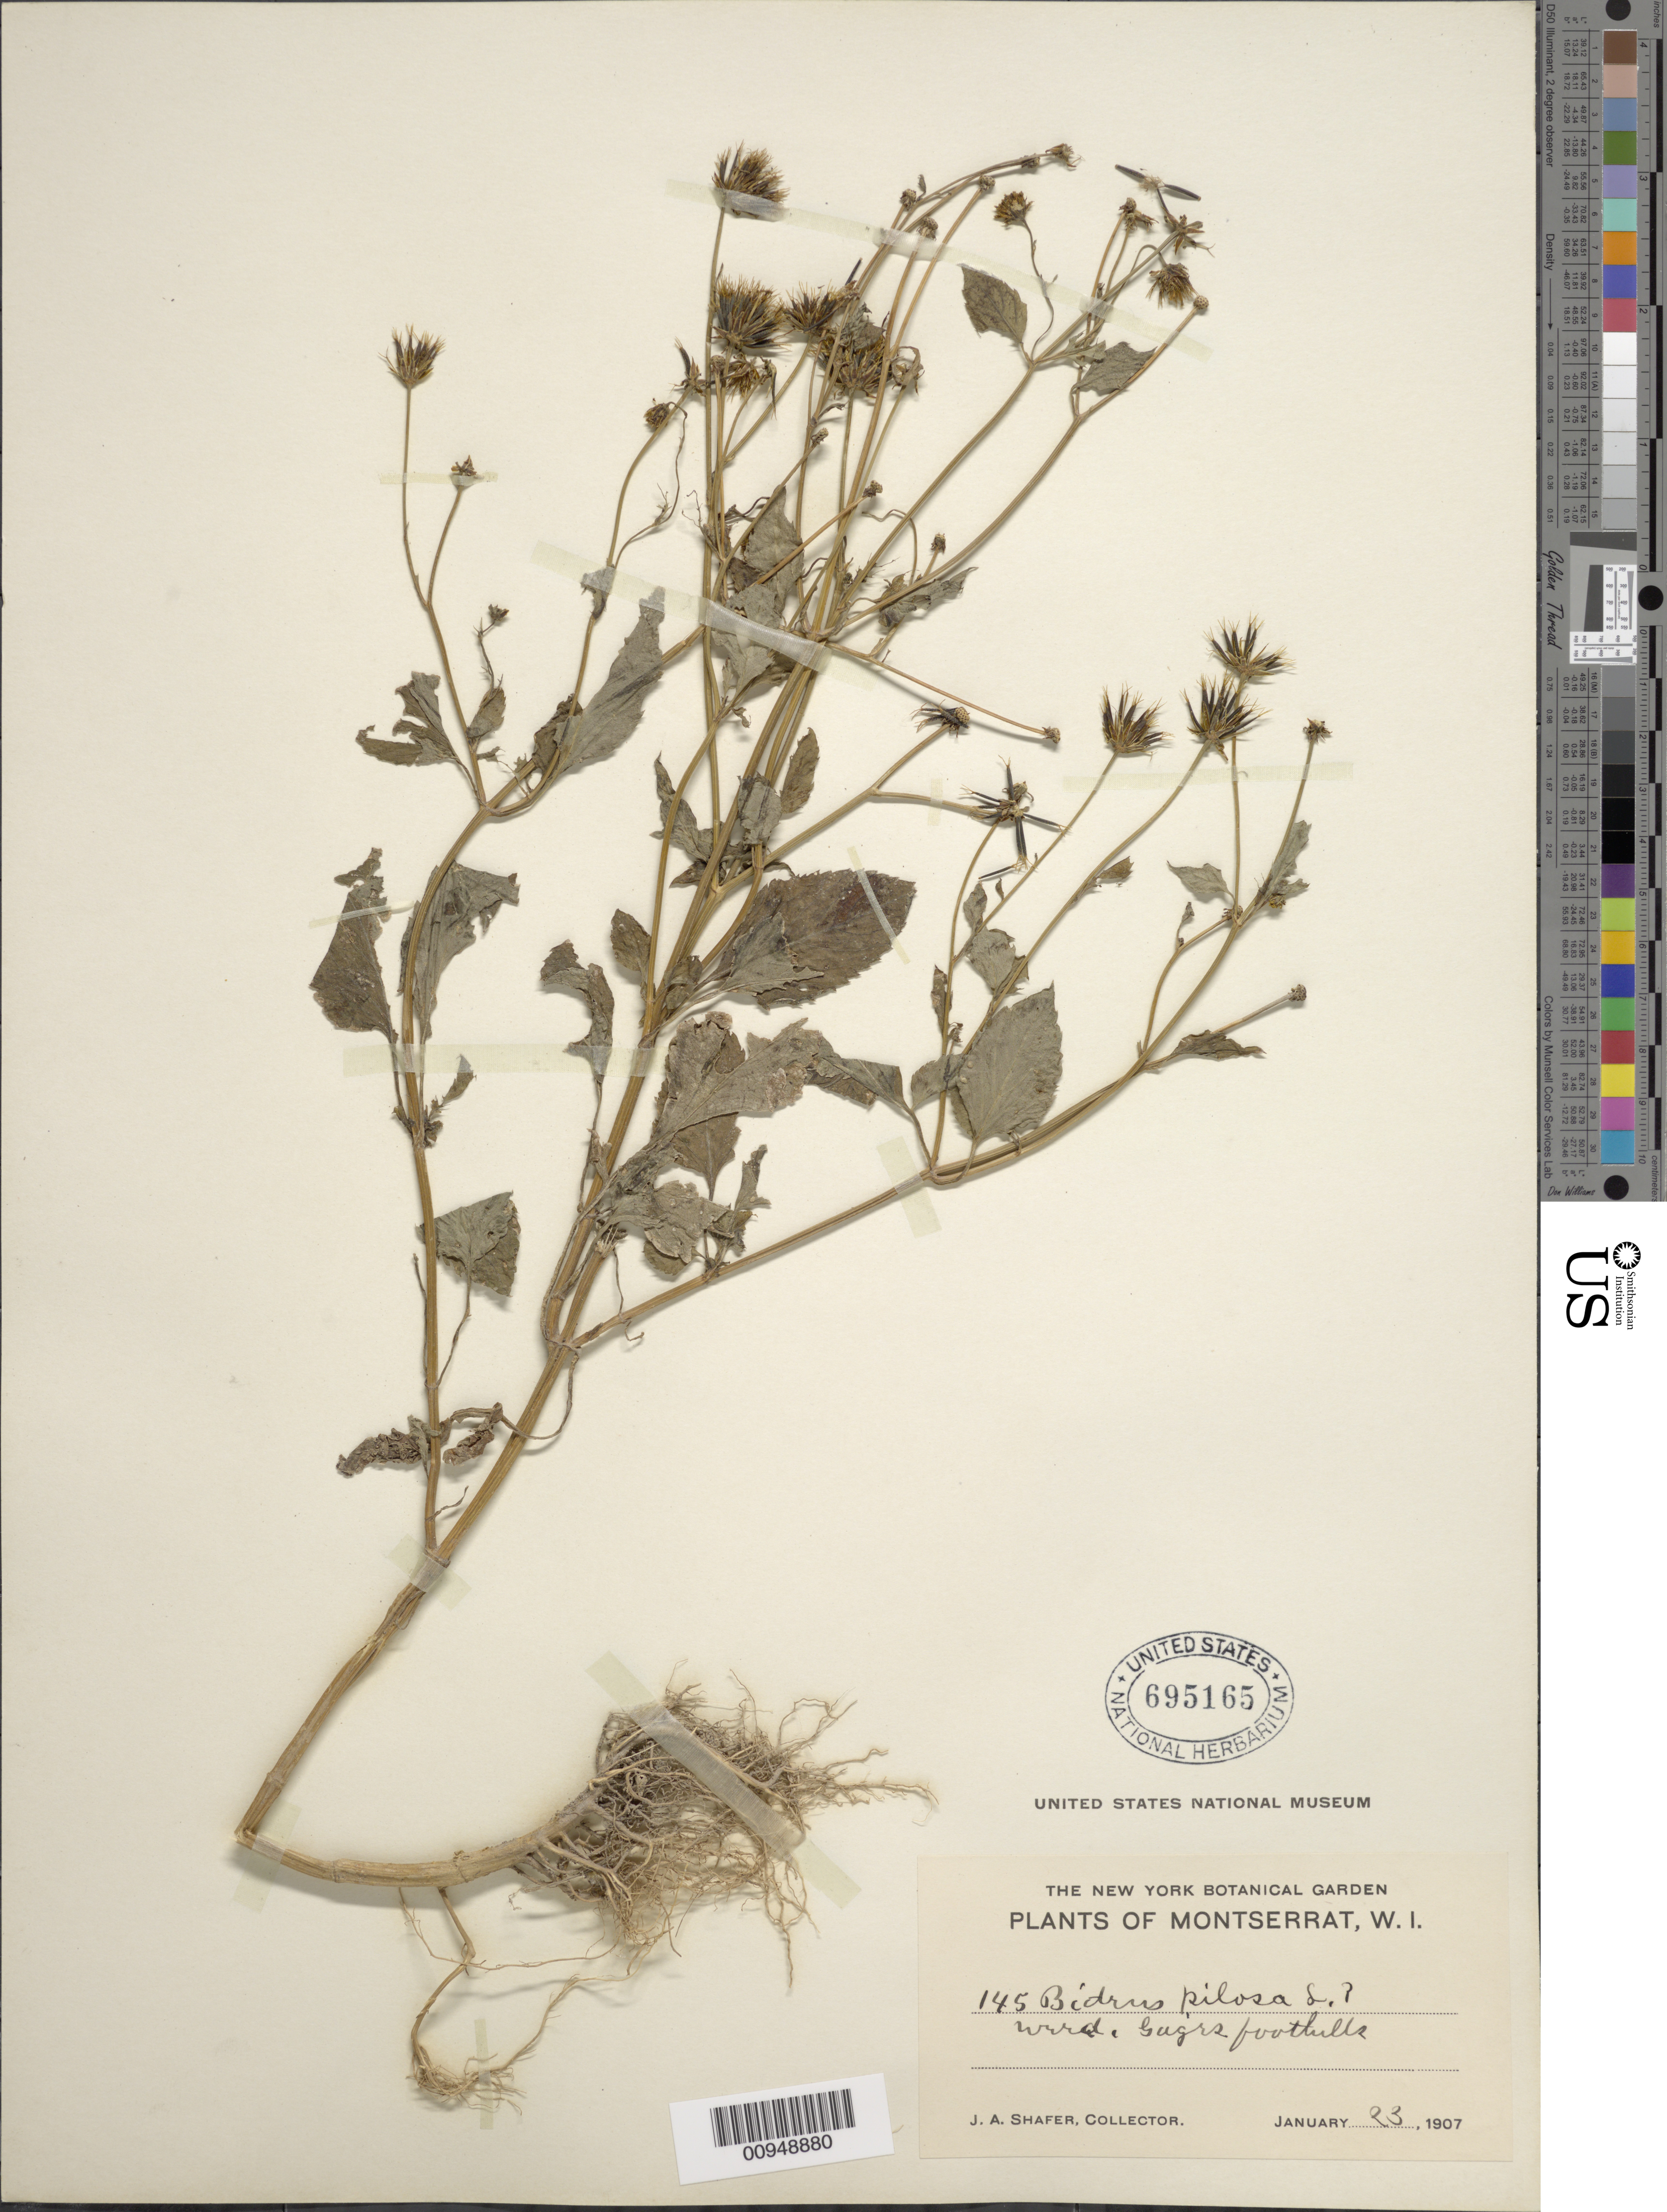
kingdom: Plantae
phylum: Tracheophyta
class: Magnoliopsida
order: Asterales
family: Asteraceae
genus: Bidens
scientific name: Bidens pilosa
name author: L.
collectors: J. A. Shafer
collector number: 145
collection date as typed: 23 Jan 1907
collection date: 1907-01-23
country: Montserrat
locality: Gagers foothills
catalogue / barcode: US 695165